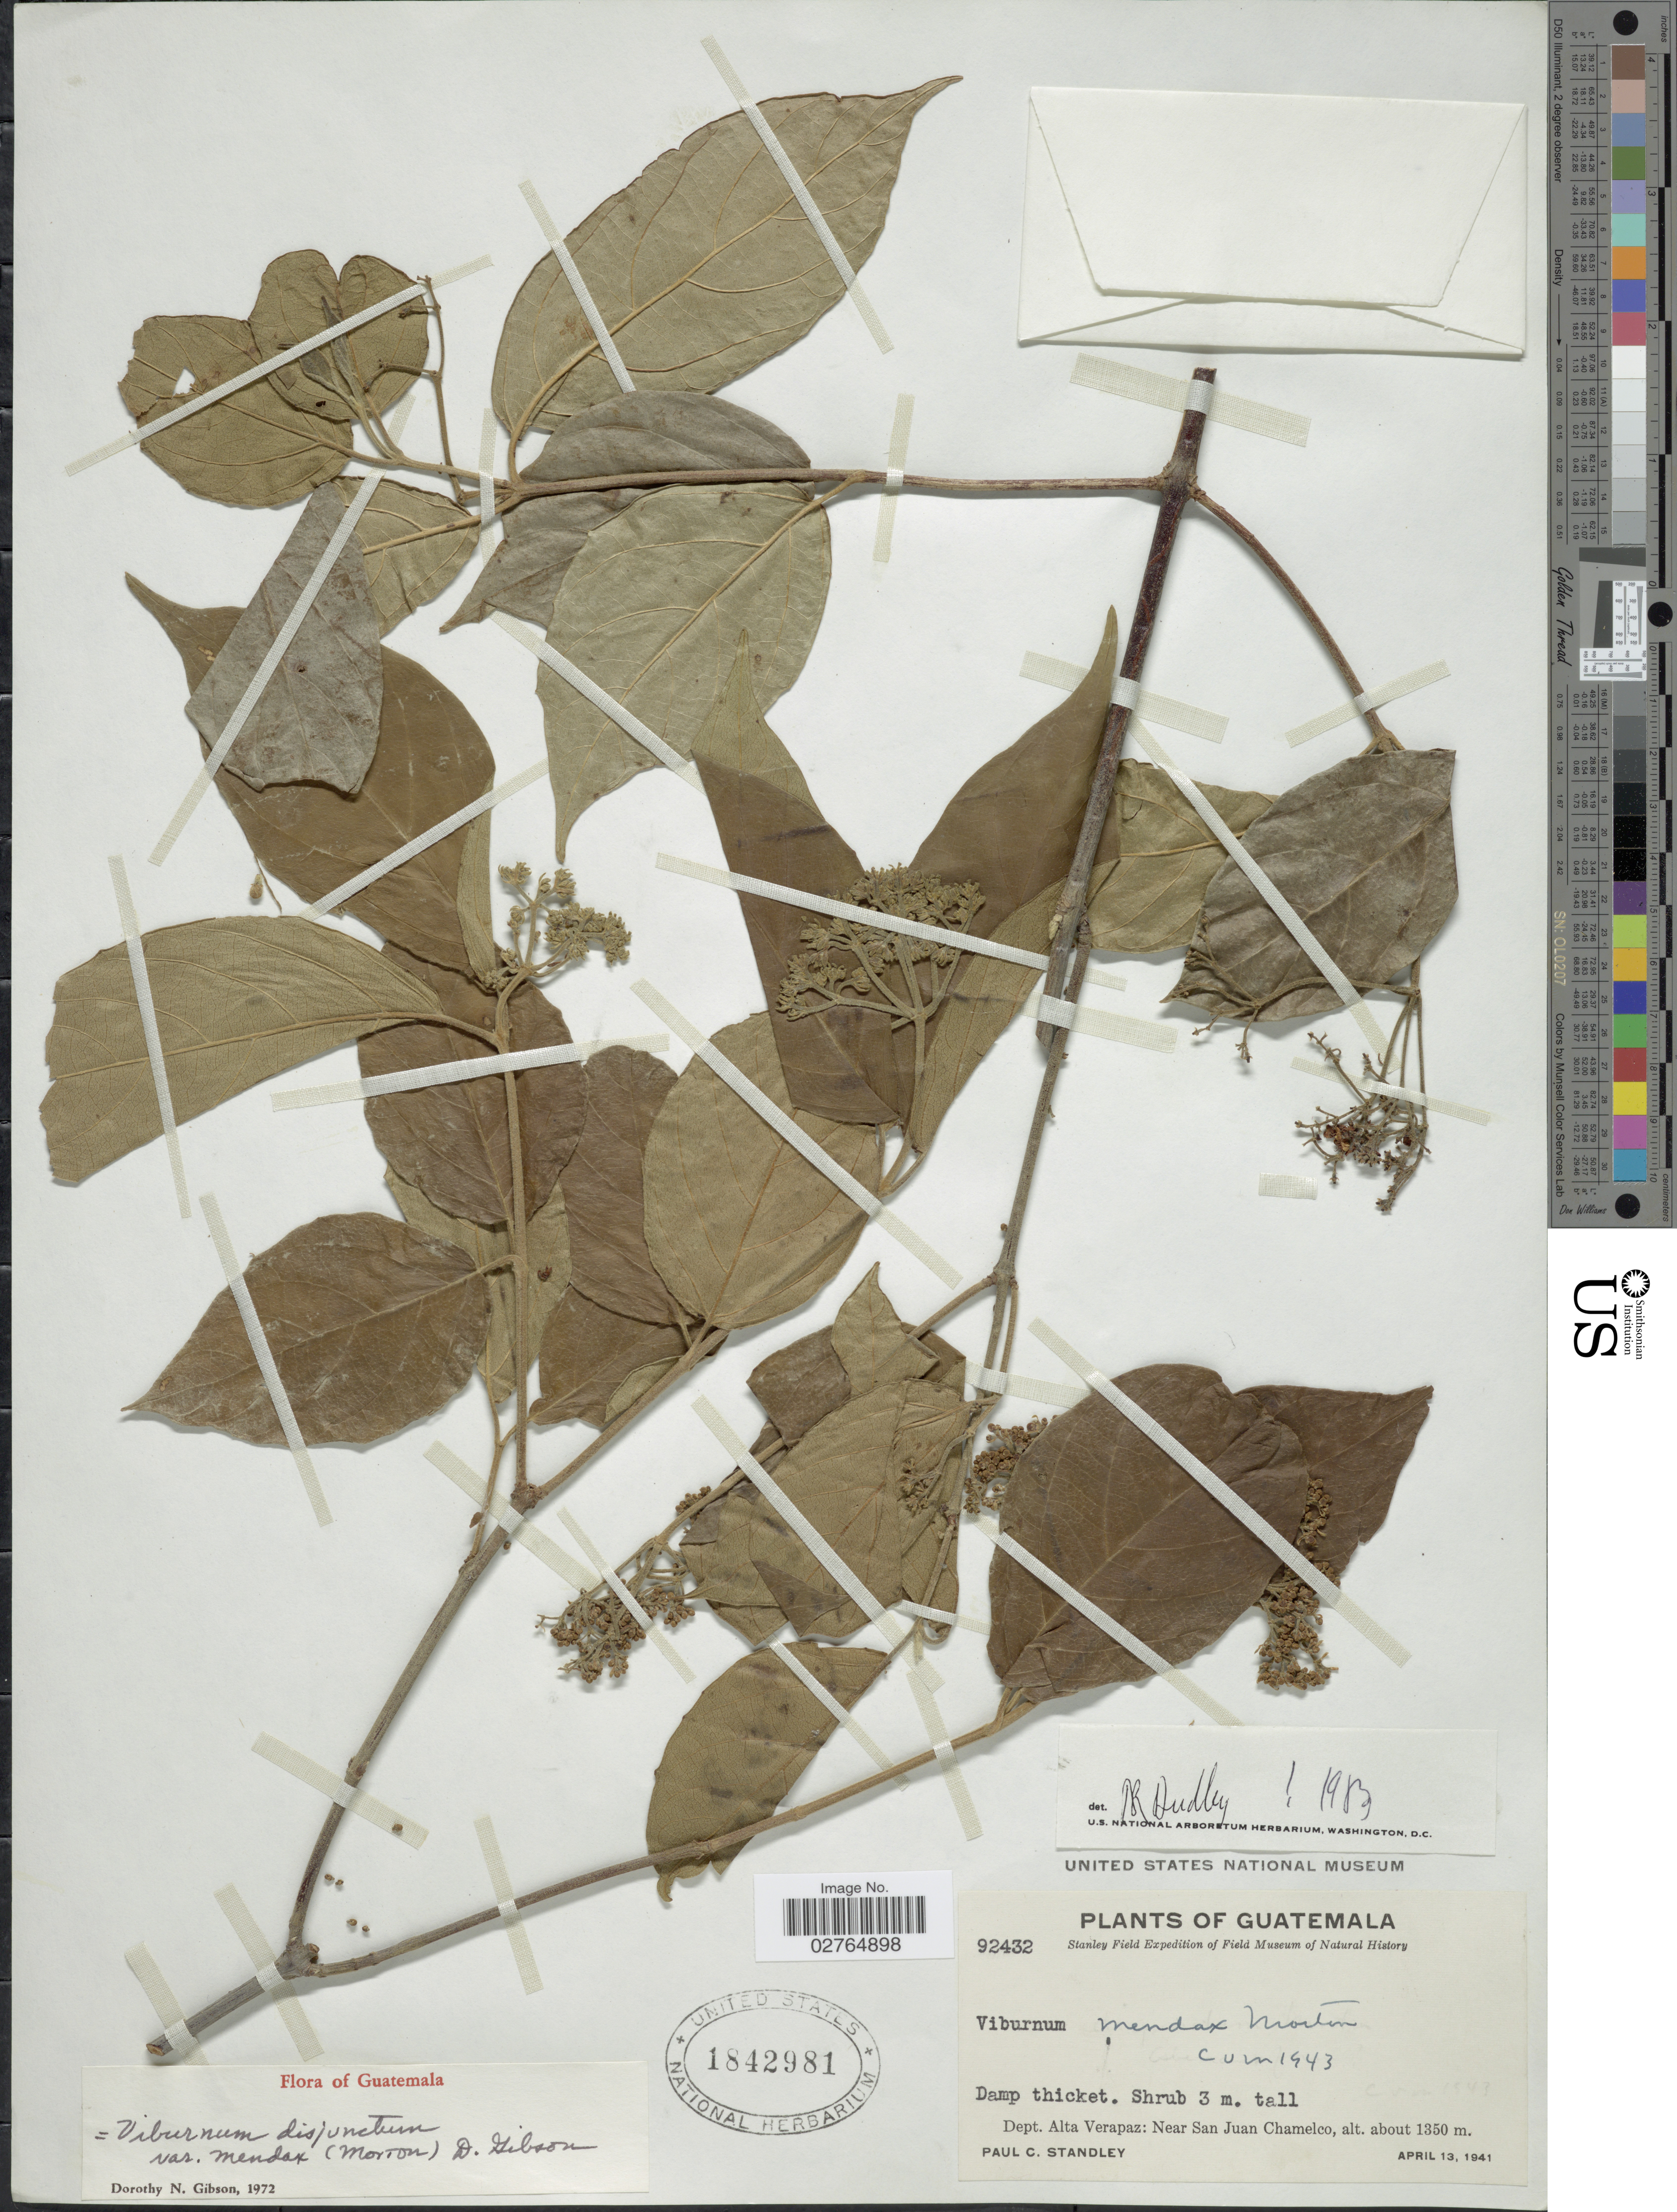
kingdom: Plantae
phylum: Tracheophyta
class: Magnoliopsida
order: Dipsacales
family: Viburnaceae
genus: Viburnum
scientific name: Viburnum jucundum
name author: C.V. Morton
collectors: P. C. Standley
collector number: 92432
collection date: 1941-04-13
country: Guatemala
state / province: Alta Verapaz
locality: Dept. Alta Verapaz: Near San Juan Chamelco.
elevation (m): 1350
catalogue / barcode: US 1842981